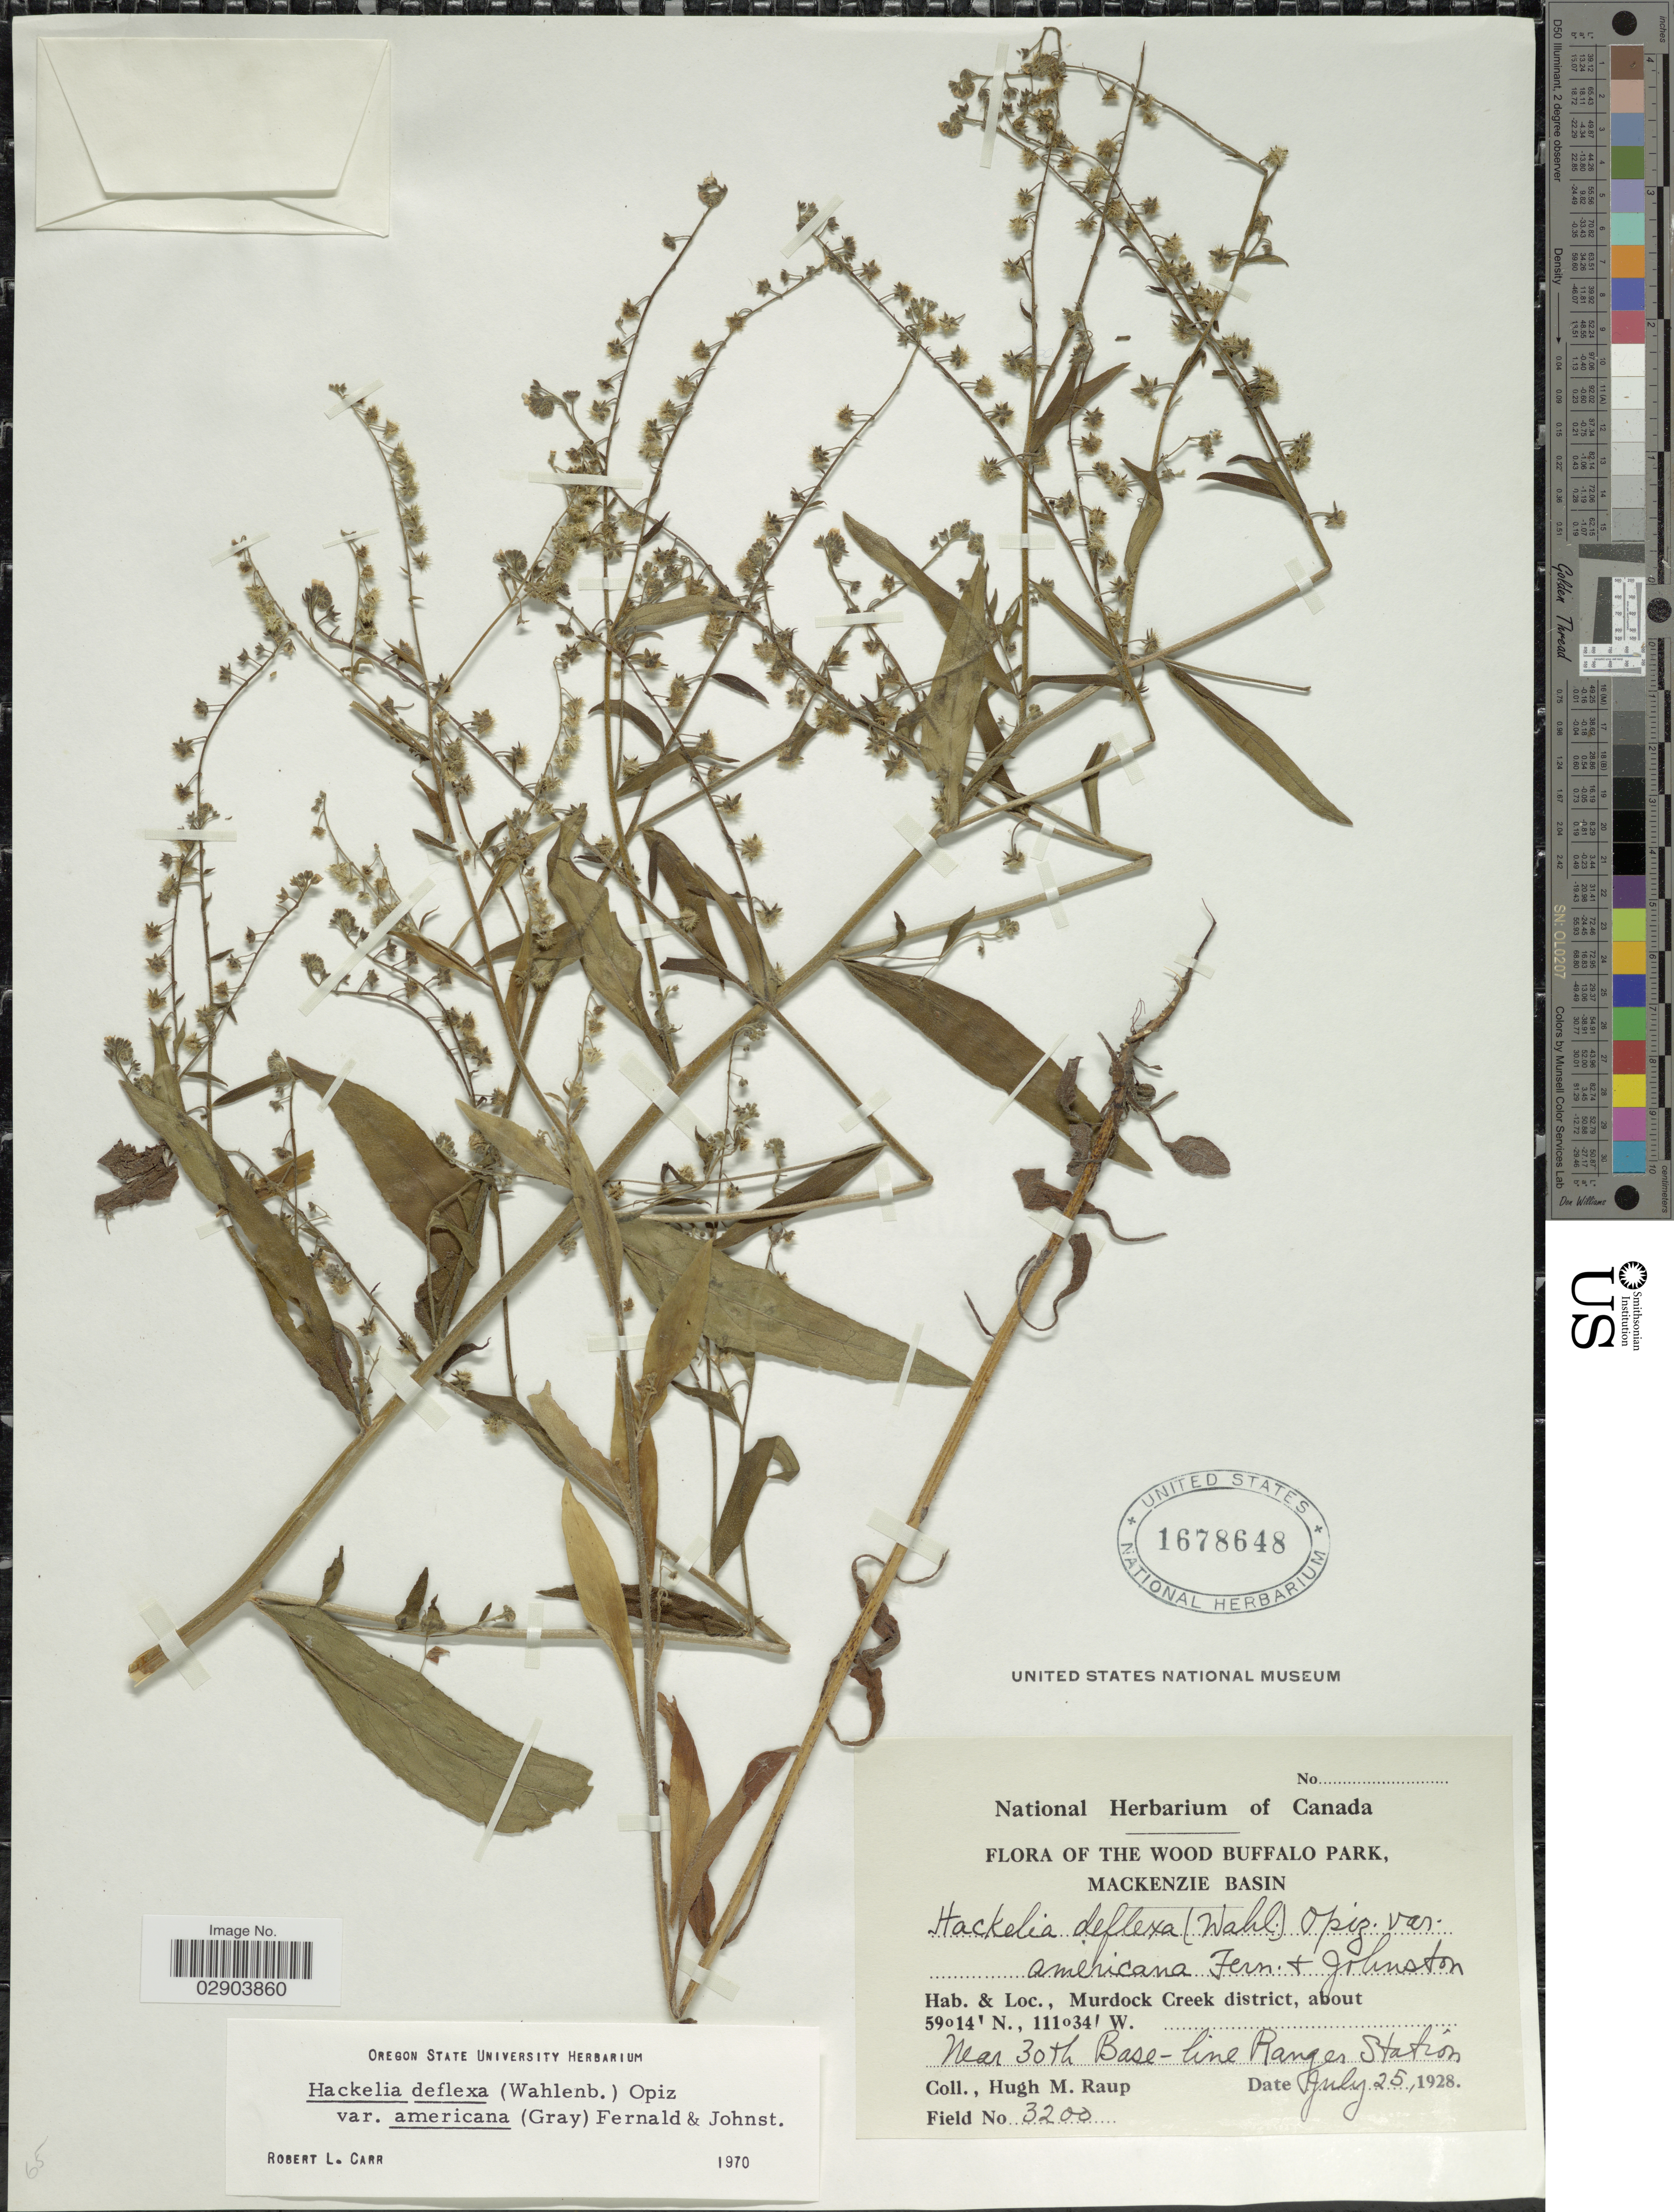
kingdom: Plantae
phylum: Tracheophyta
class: Magnoliopsida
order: Boraginales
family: Boraginaceae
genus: Hackelia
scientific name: Hackelia deflexa var. americana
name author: (A. Gray) Fernald & I.M. Johnst.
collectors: H. Raup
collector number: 3200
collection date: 1928-07-25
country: Canada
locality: The Wood Buffalo Park, Mackenzie Basin, Murdock Creek district, Near 30th Base-line Ranger Station.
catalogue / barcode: US 1678648